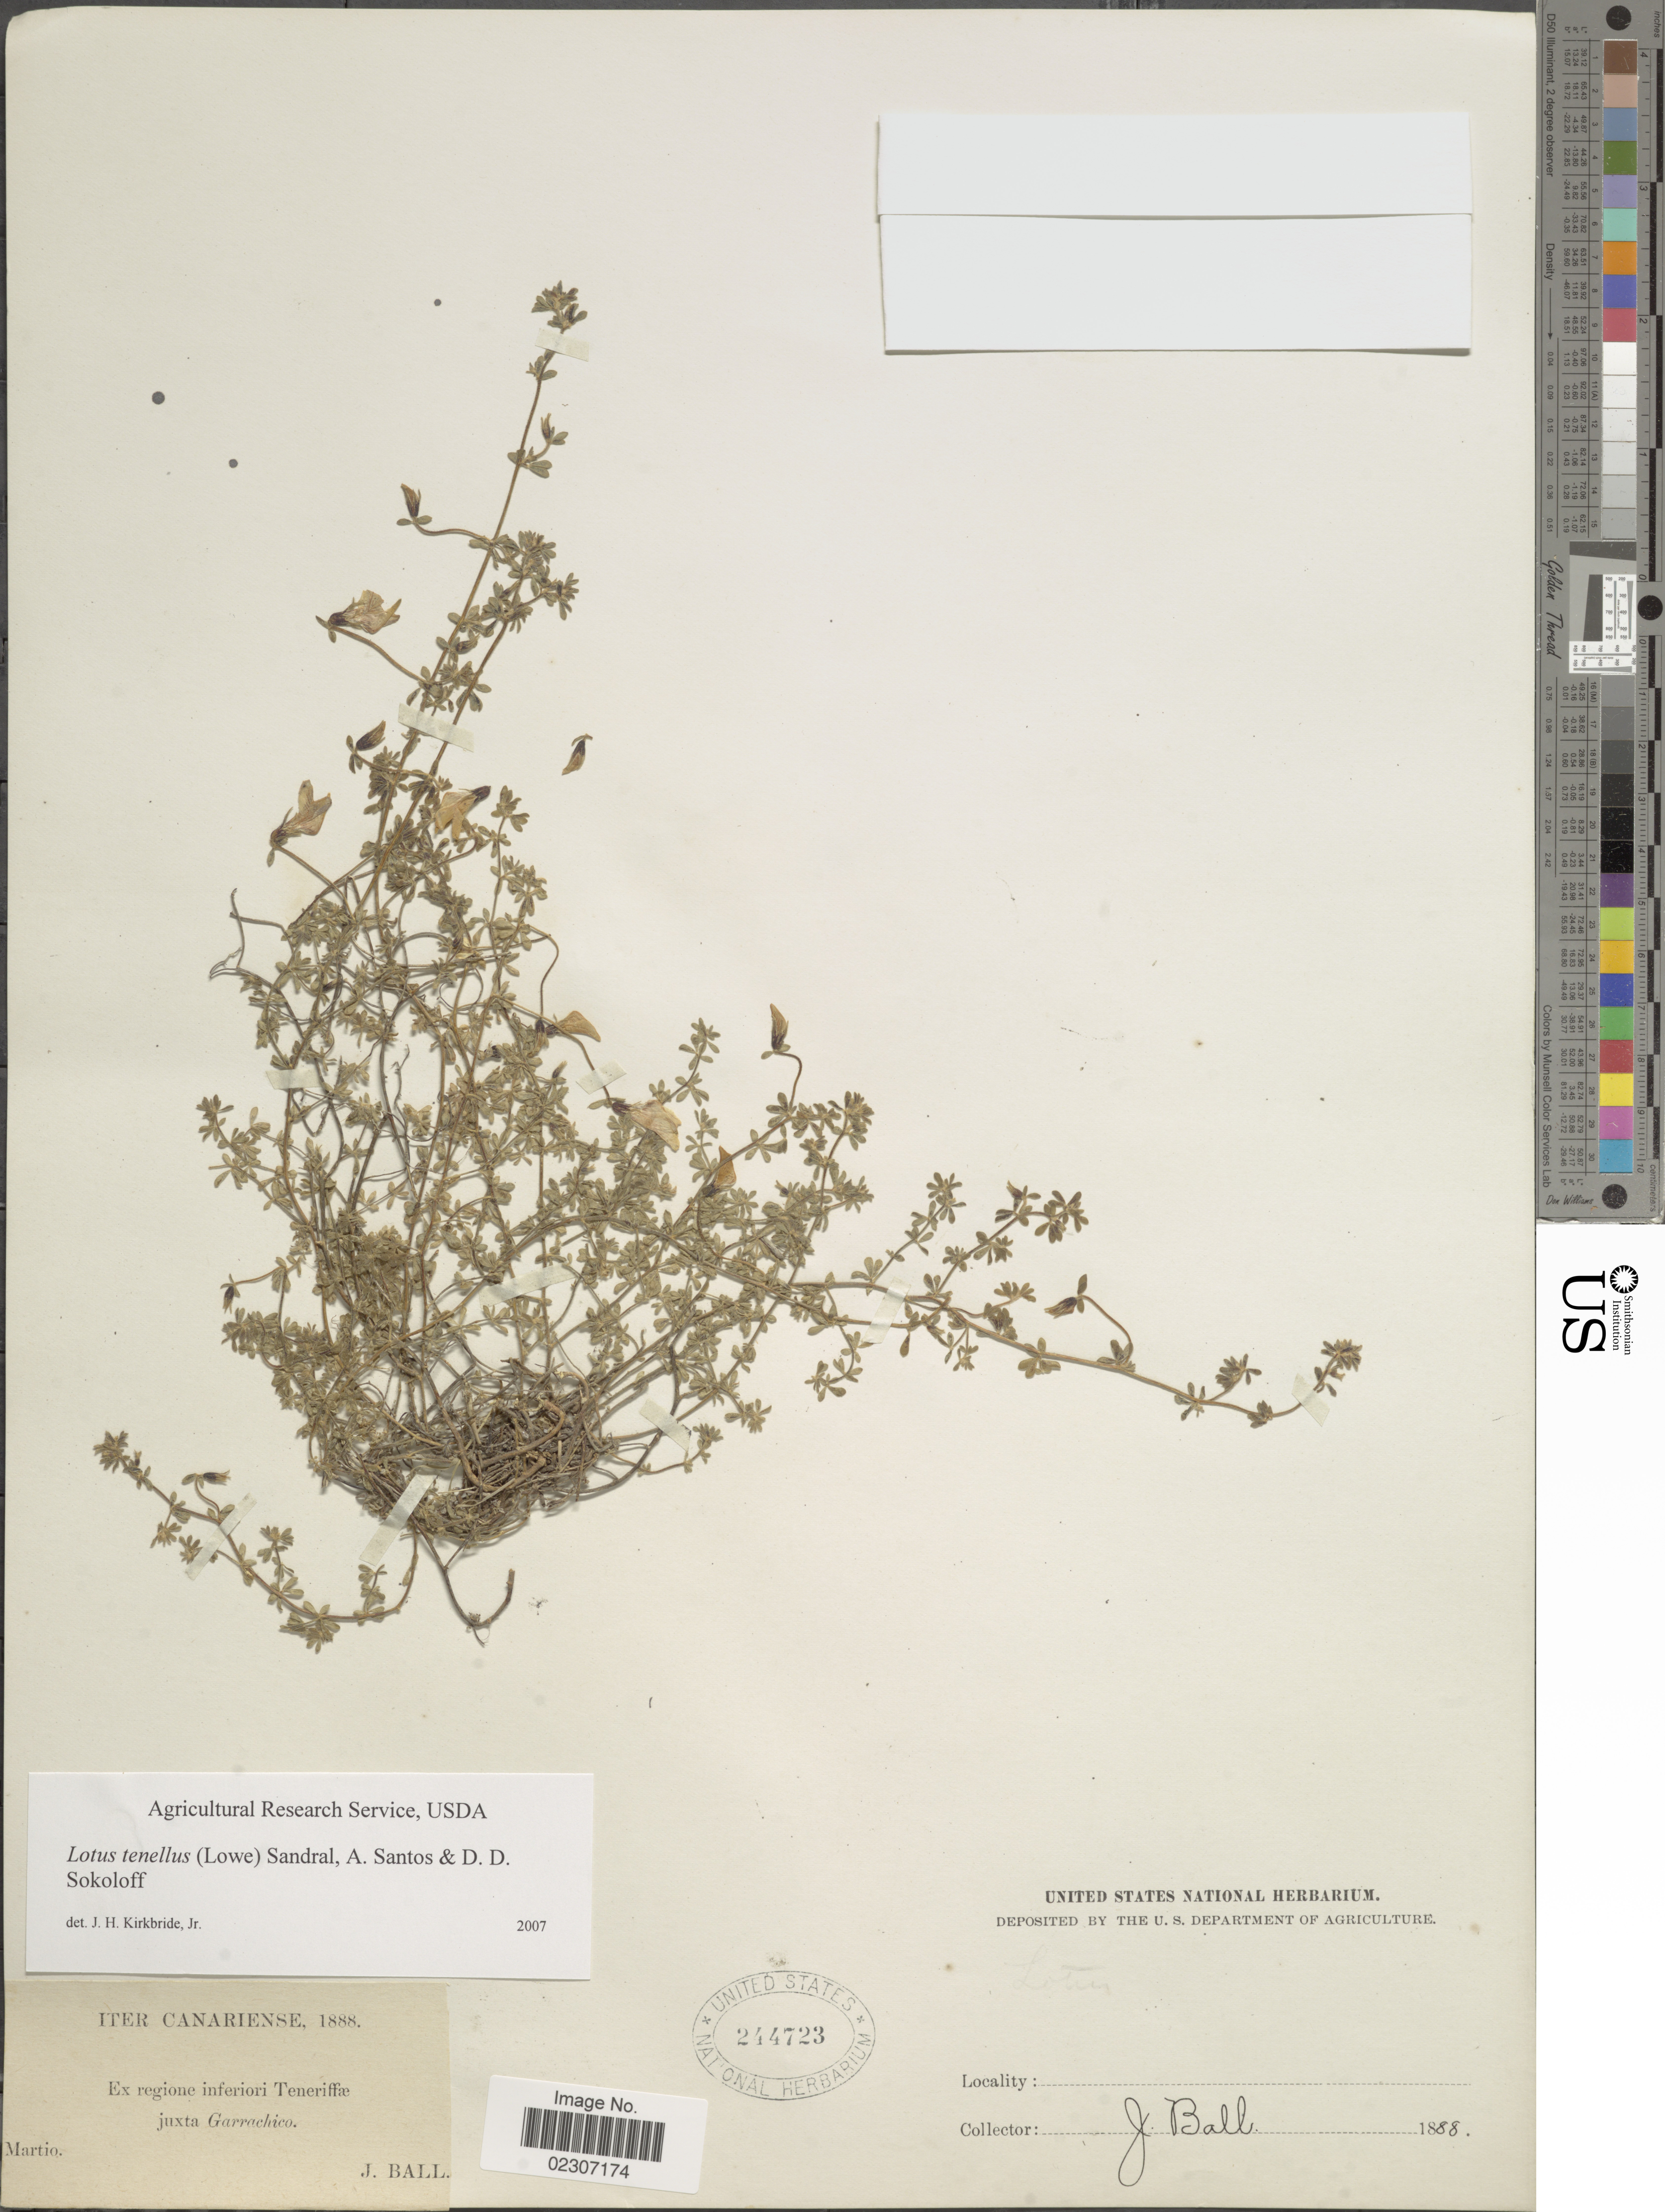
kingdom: Plantae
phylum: Tracheophyta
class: Magnoliopsida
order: Fabales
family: Fabaceae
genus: Lotus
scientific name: Lotus tenellus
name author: (Lowe) Sandral et al.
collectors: J. Ball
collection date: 1888-03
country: Spain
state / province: Canarias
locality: Canariense, Regione inferiori Teneriffe juxta Garrachico.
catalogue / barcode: US 244723